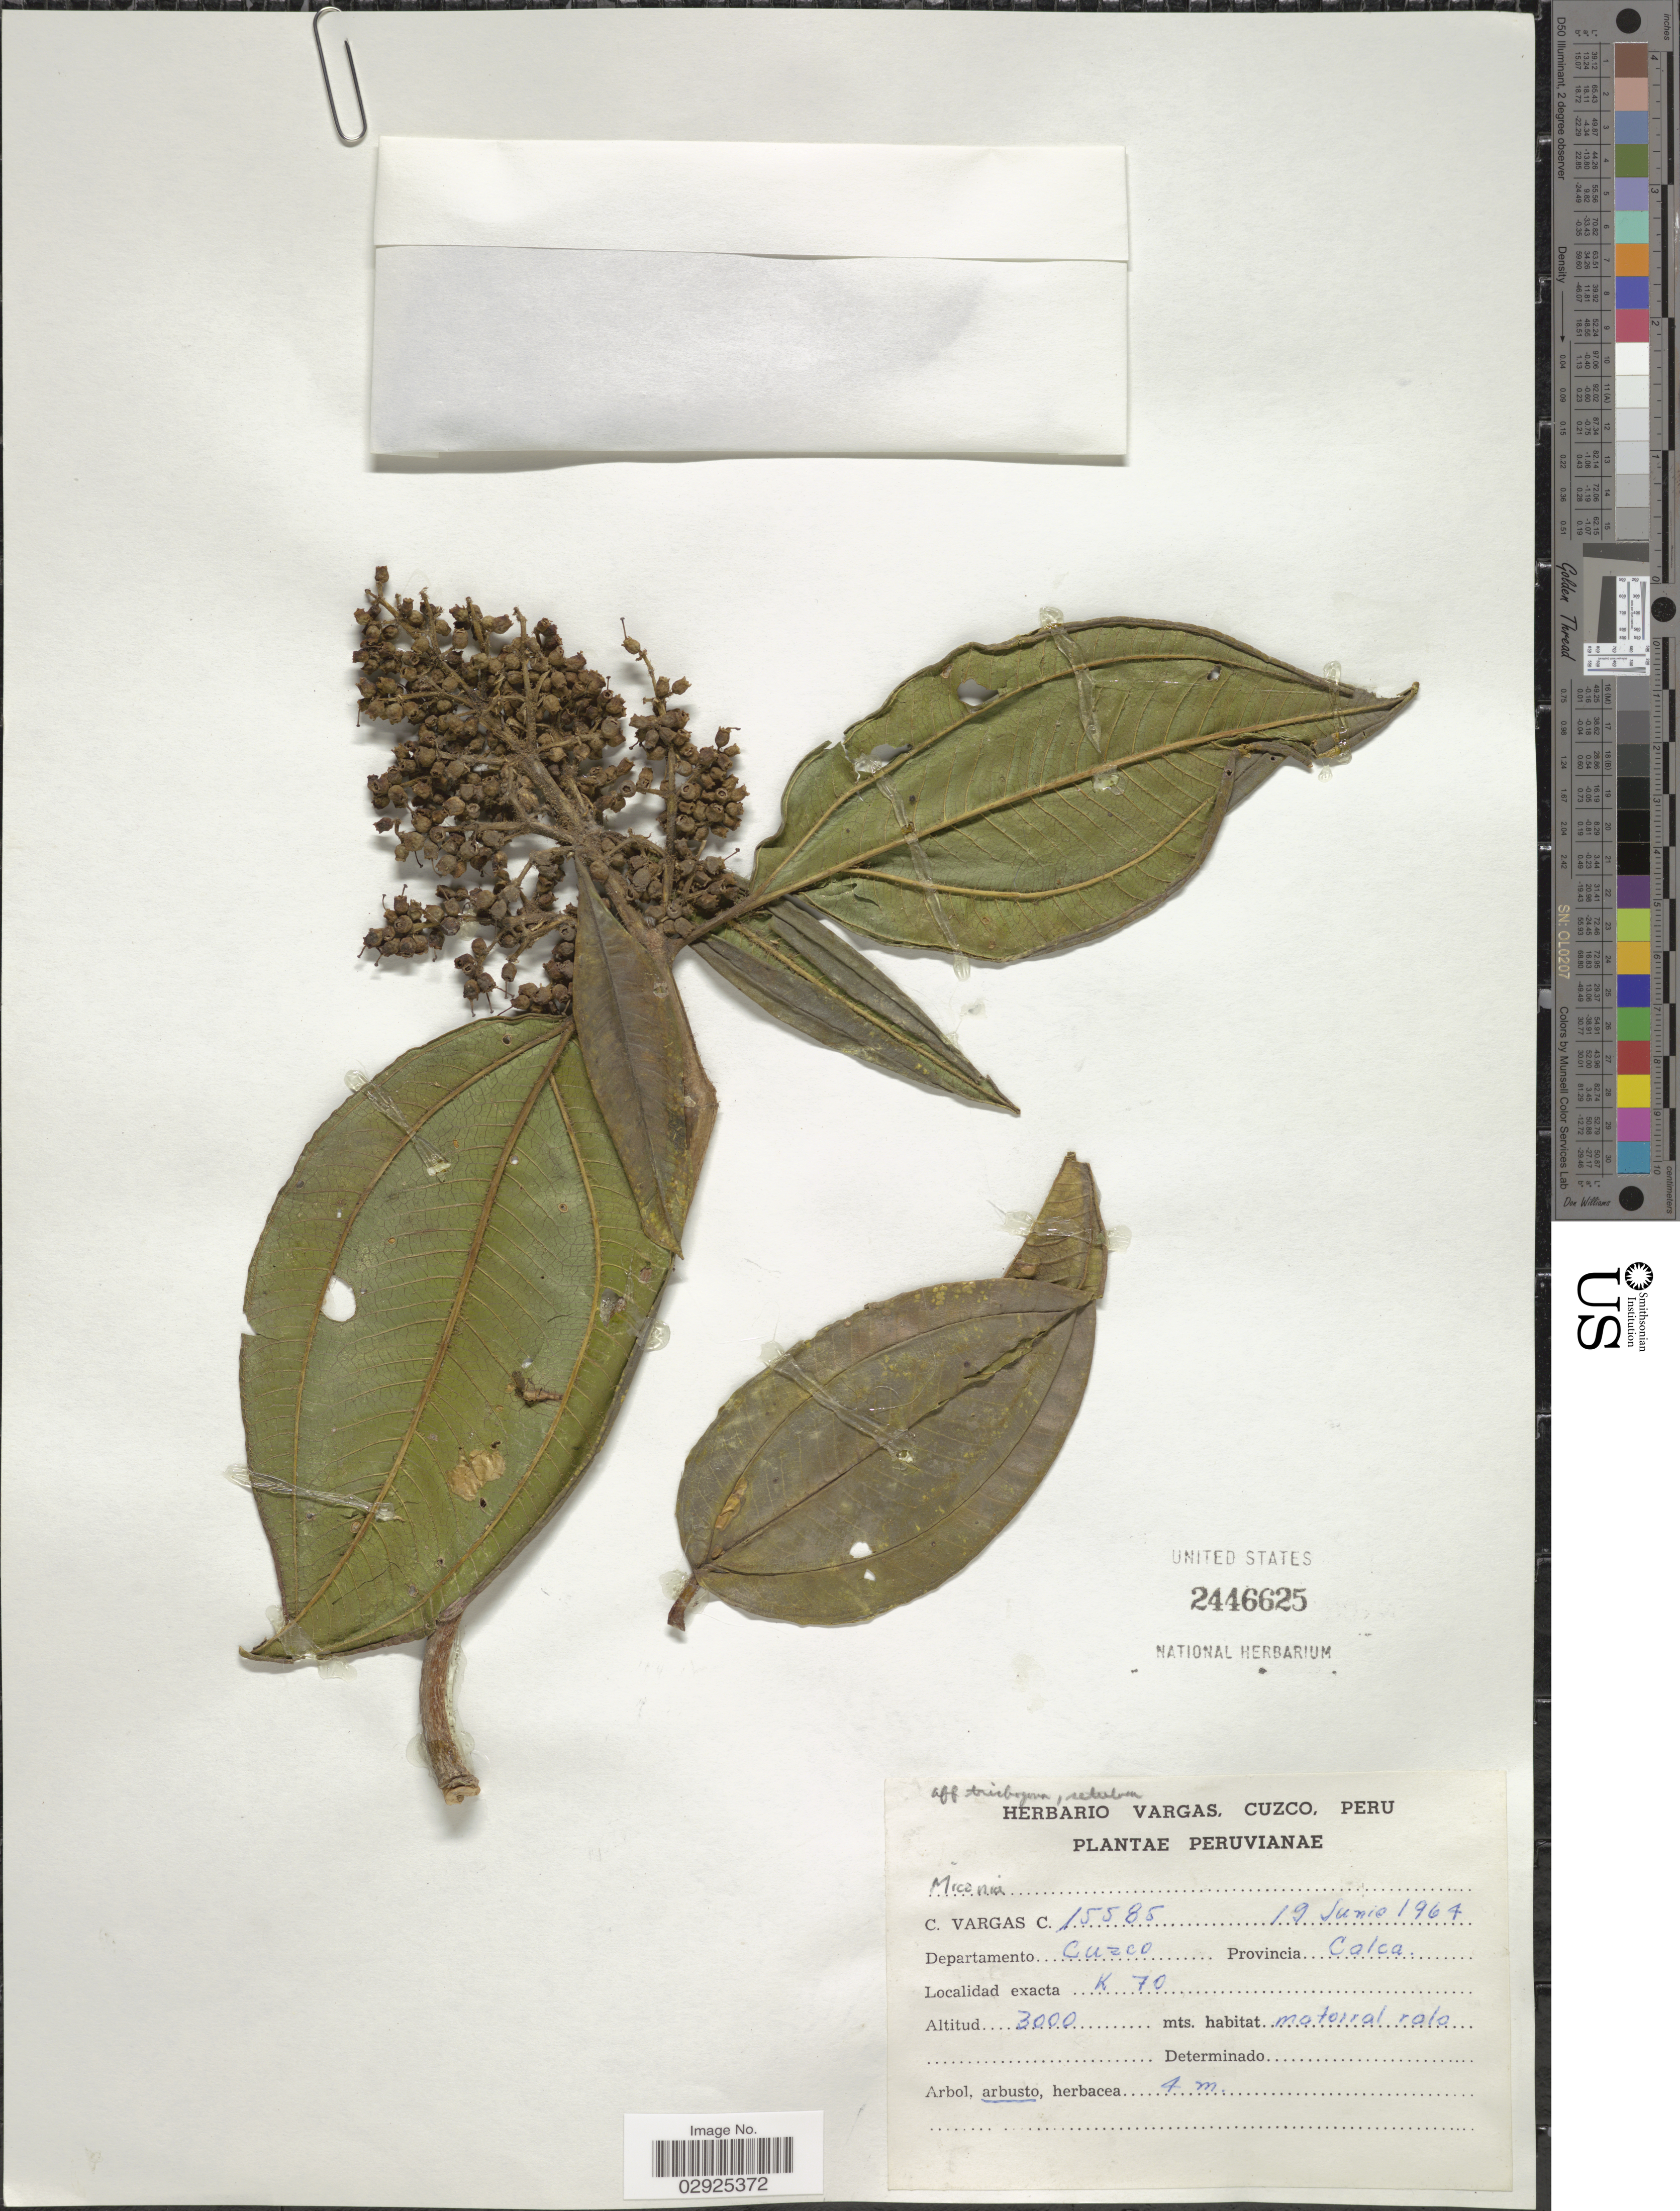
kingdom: Plantae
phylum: Tracheophyta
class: Magnoliopsida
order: Myrtales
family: Melastomataceae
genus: Miconia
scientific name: Miconia sp.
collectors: C. Vargas Calderón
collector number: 15585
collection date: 1964-06-19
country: Peru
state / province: Cusco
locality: Departamento Cuzco, Provincia Calca, K 70.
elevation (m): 3000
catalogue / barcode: US 2446625